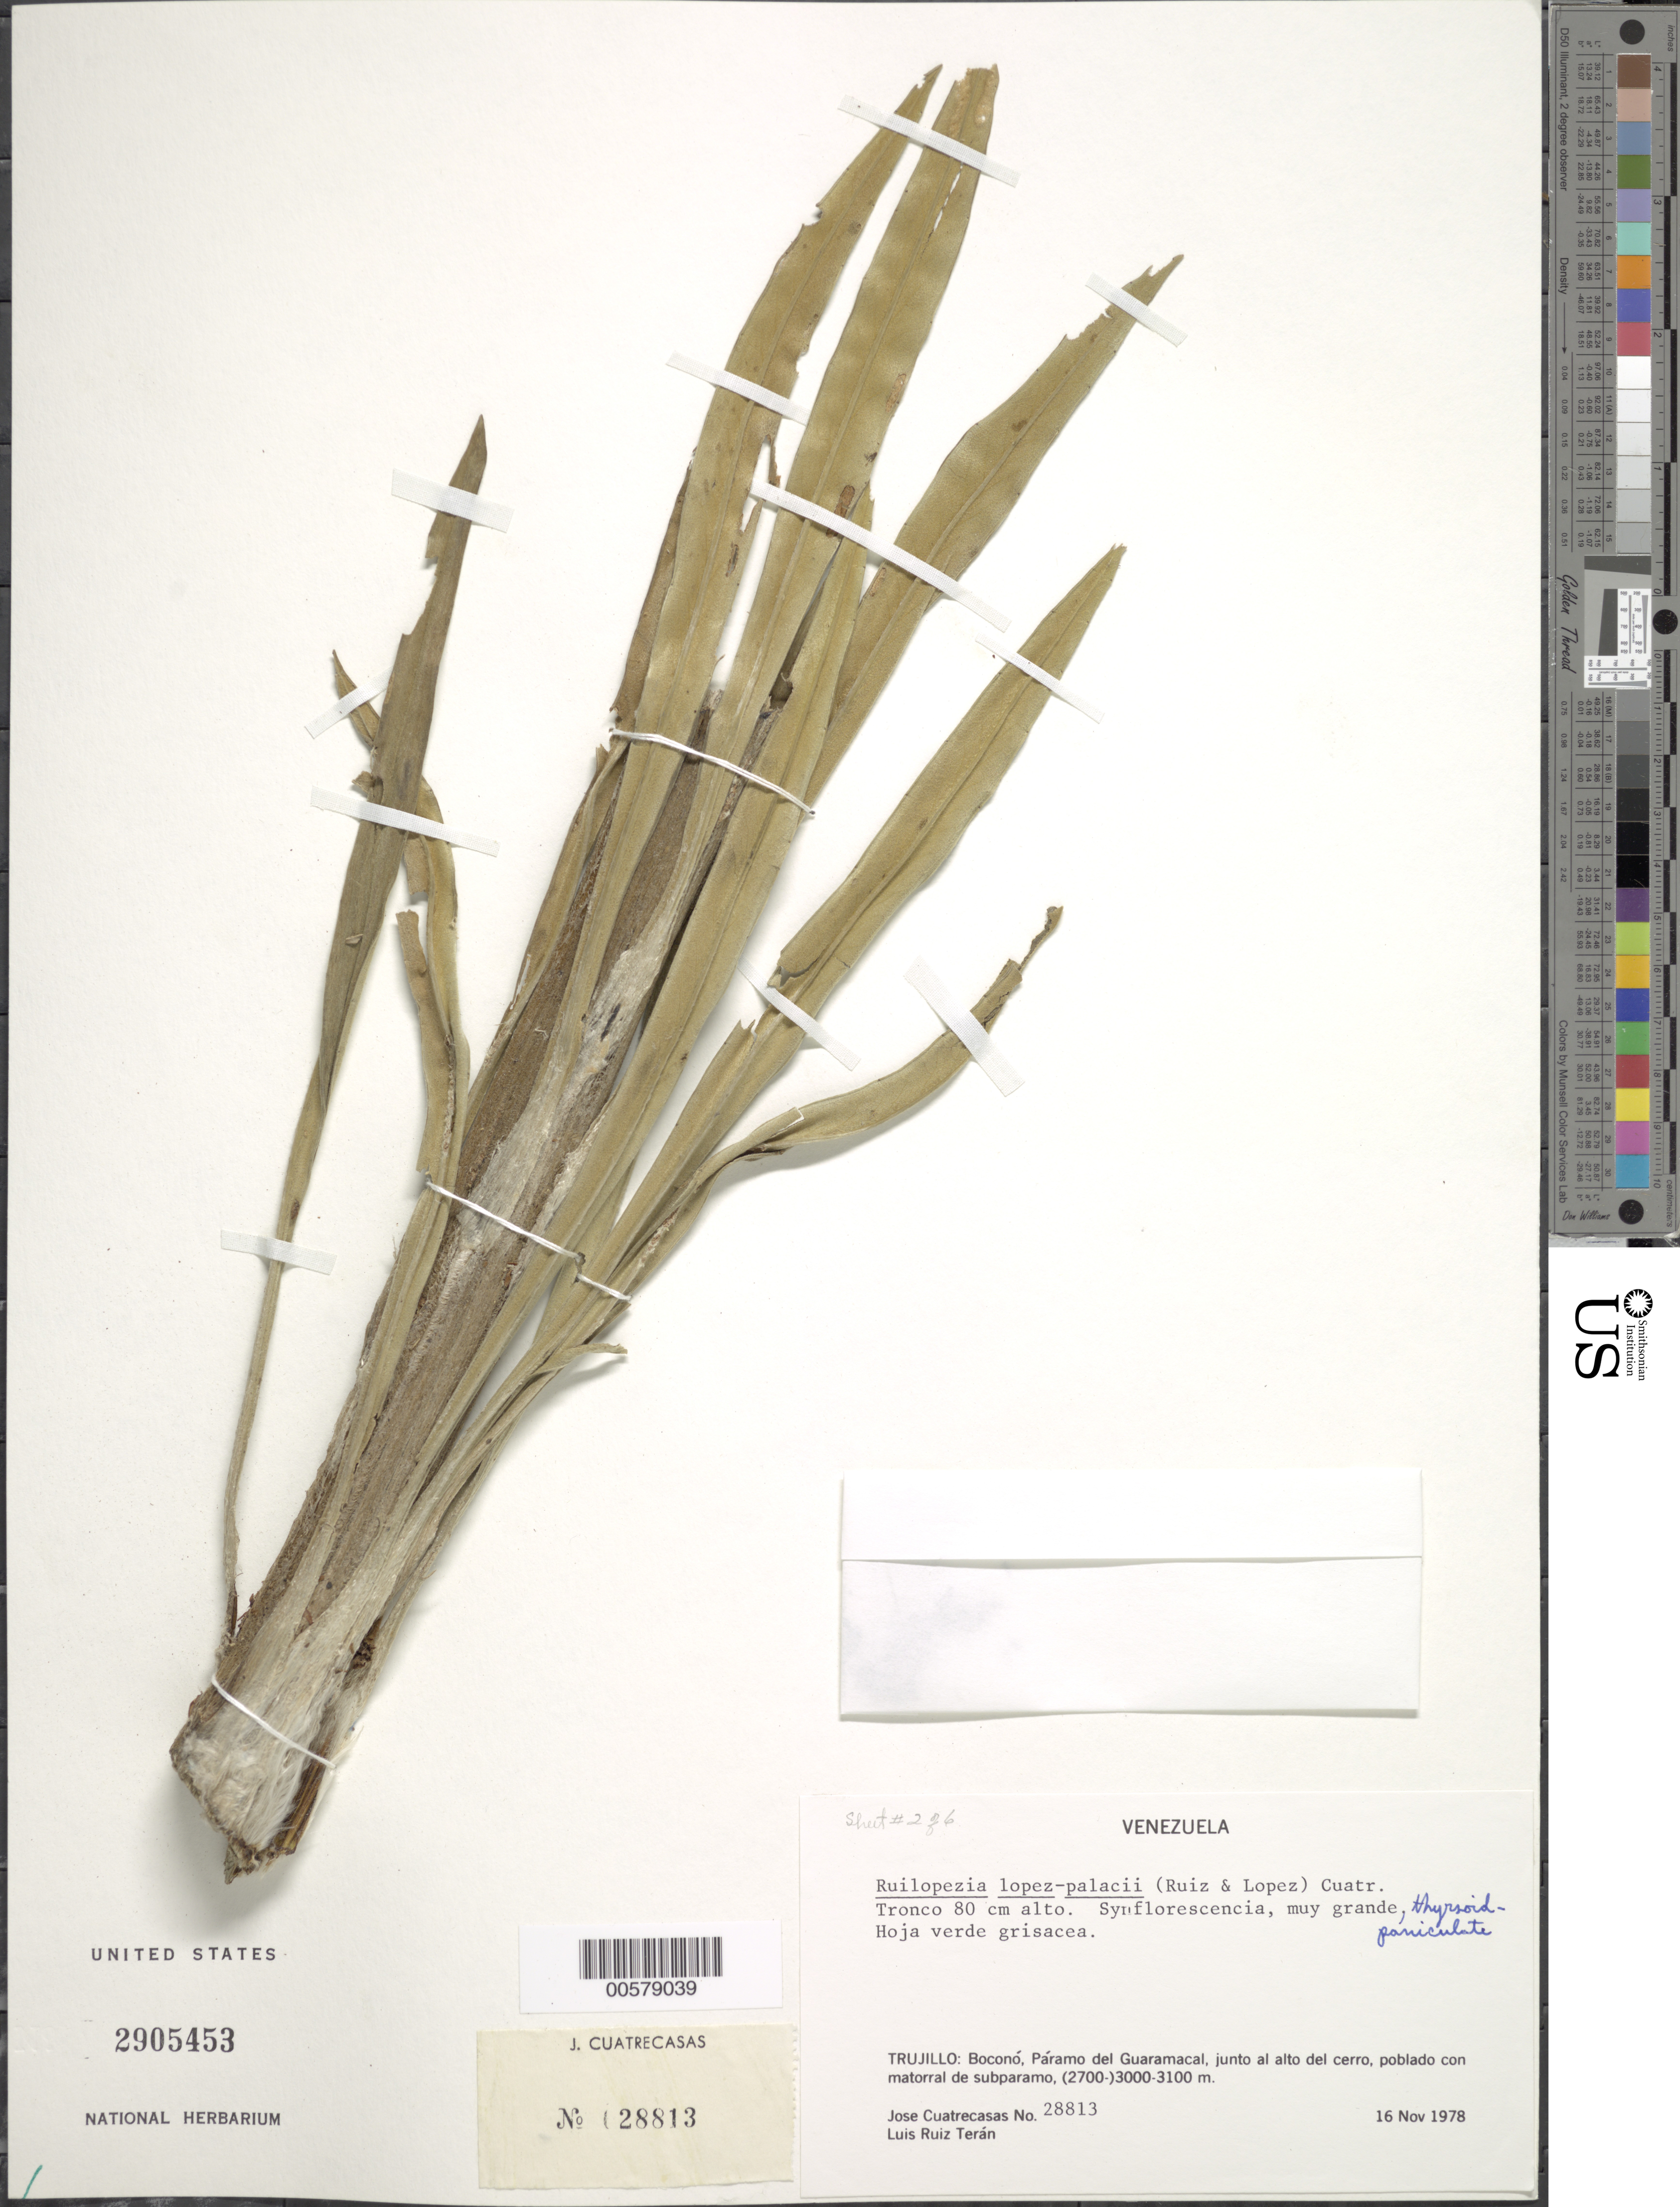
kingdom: Plantae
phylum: Tracheophyta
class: Magnoliopsida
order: Asterales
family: Asteraceae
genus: Ruilopezia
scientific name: Ruilopezia lopez-palacii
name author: (Ruíz-Terán & López Fig.) Cuatrec.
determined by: Cuatrecasas, J.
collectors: J. Cuatrecasas & L. E. Ruíz-Terán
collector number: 28813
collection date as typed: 16 Nov 1978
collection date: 1978-11-16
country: Venezuela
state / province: Trujillo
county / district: Boconó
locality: Páramo de Guaramacal, junto al alto del cerro, poblado con matorral de subparamo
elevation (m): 2700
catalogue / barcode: US 2905453